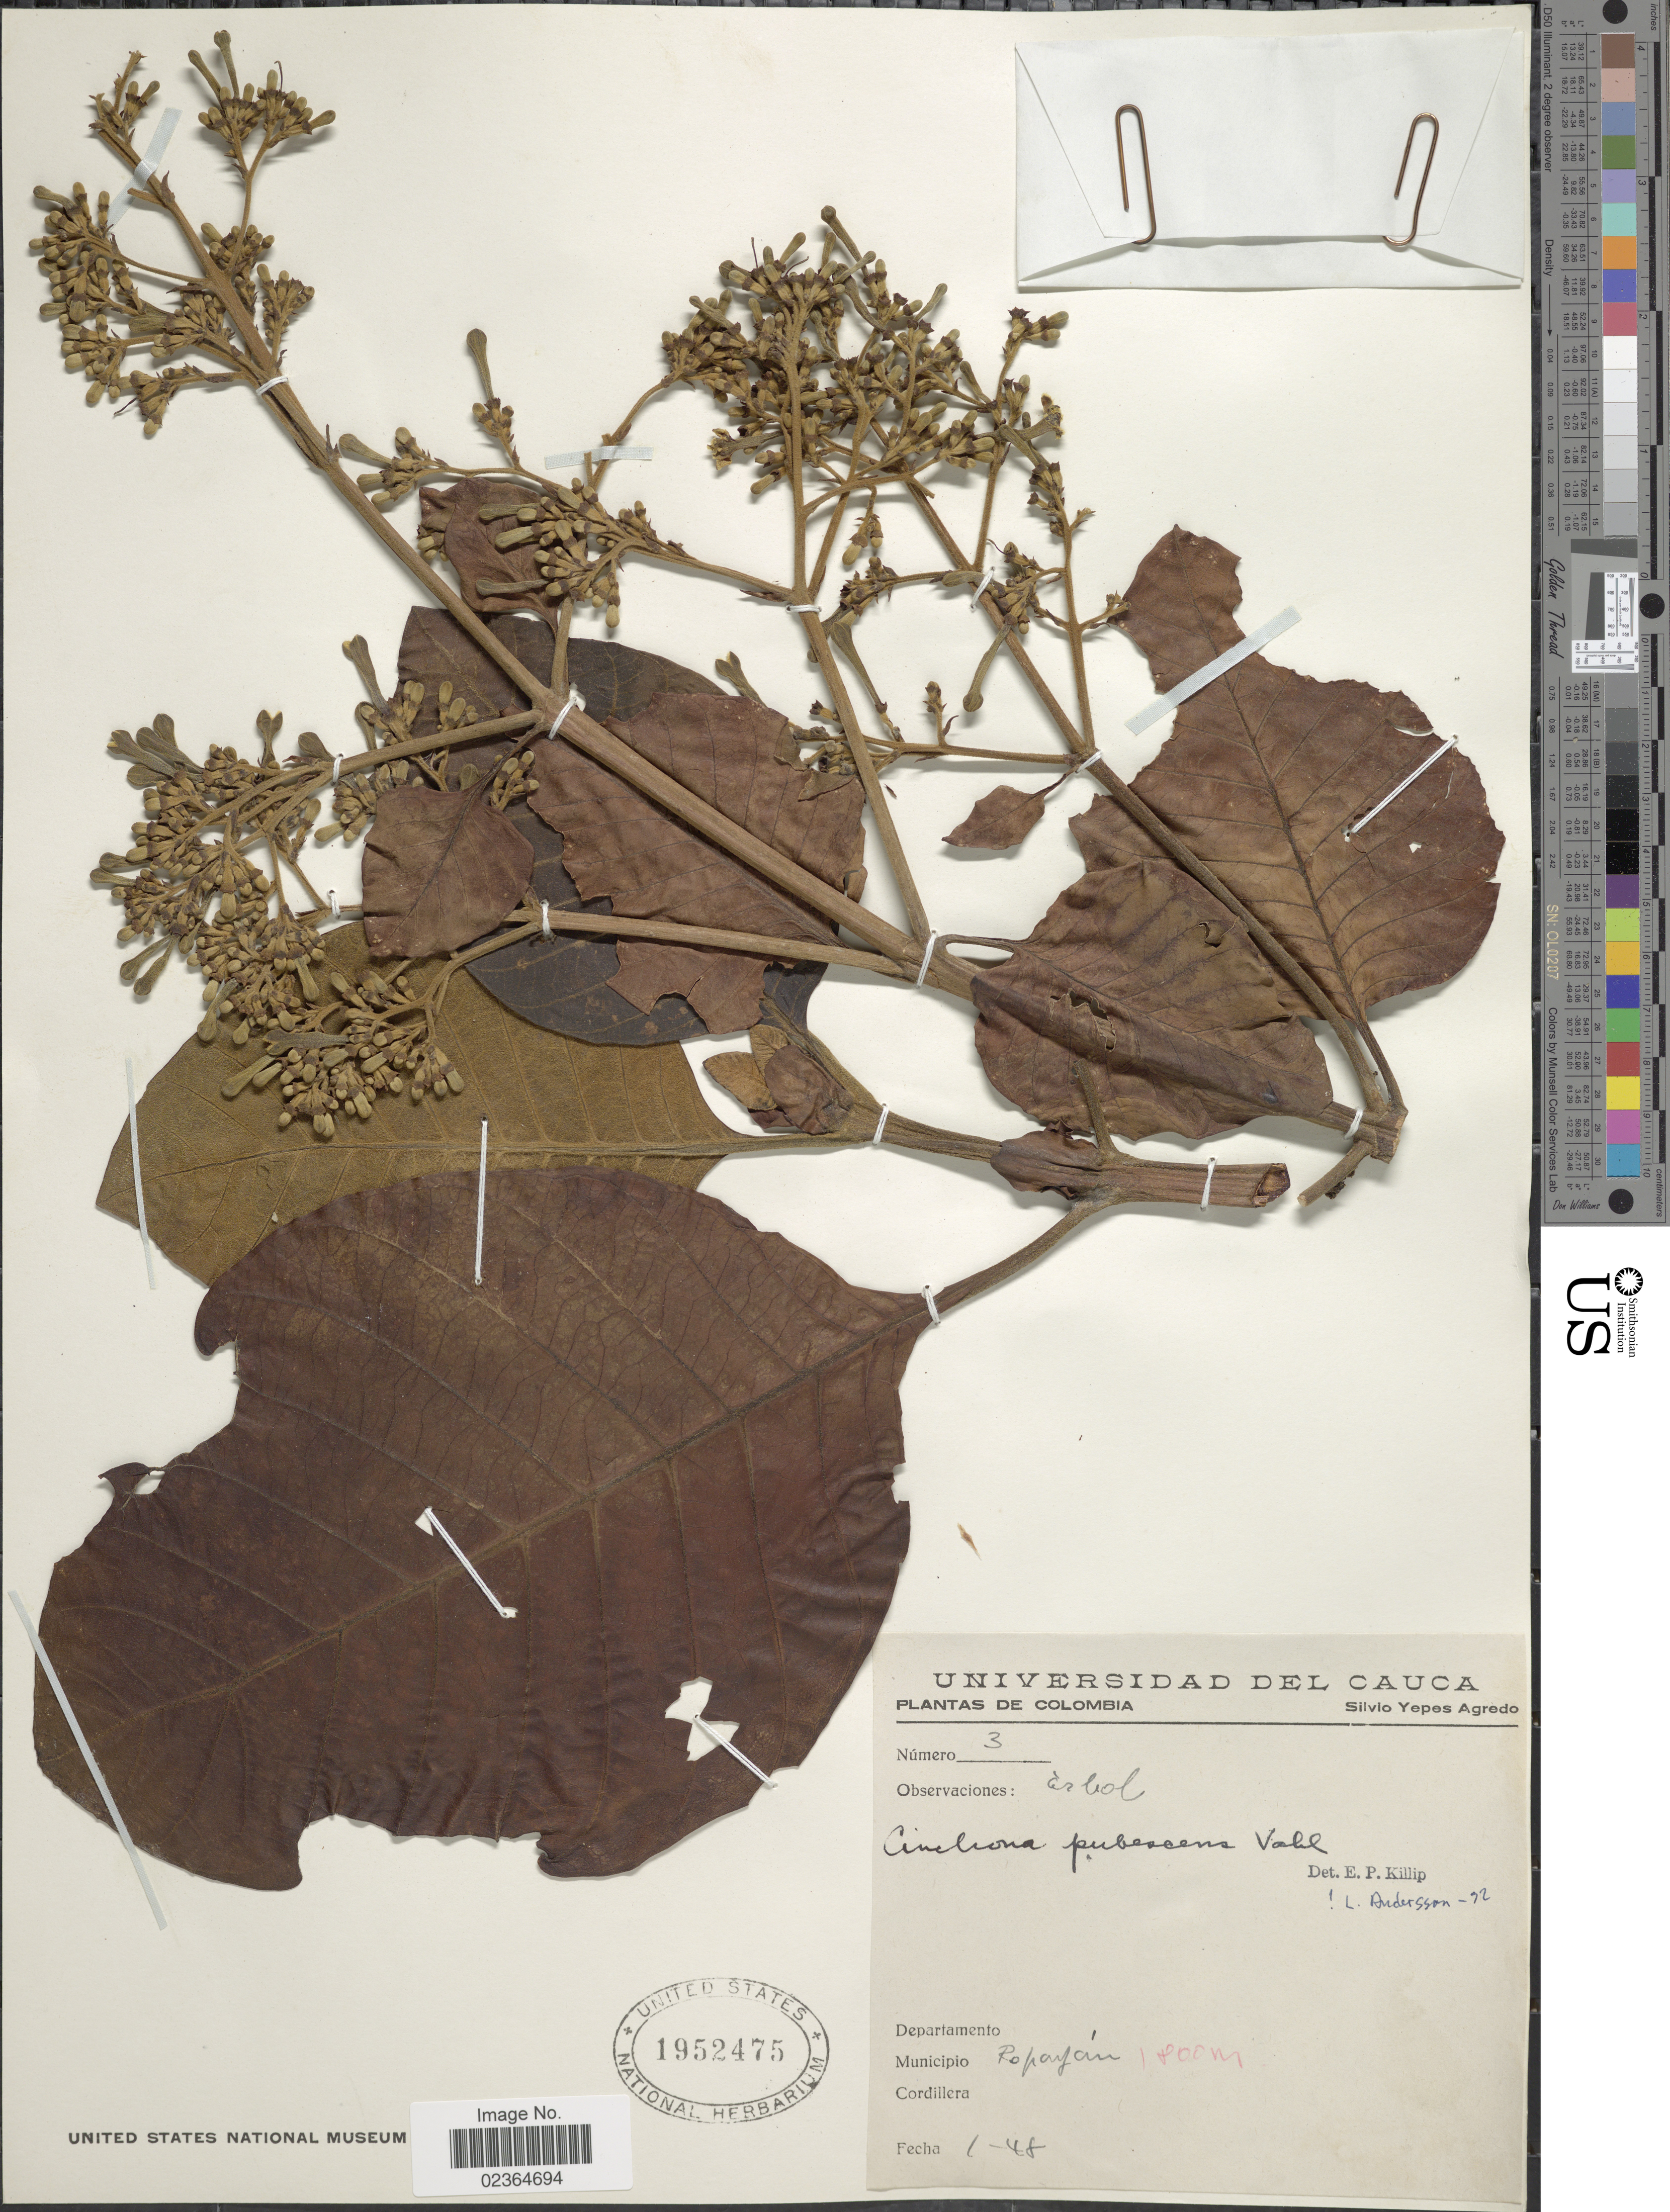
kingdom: Plantae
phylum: Tracheophyta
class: Magnoliopsida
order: Gentianales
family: Rubiaceae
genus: Cinchona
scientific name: Cinchona pubescens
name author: Vahl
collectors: S. Yepes-Agredo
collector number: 3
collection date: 1948-01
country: Colombia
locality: Popayán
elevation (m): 1800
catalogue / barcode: US 1952475